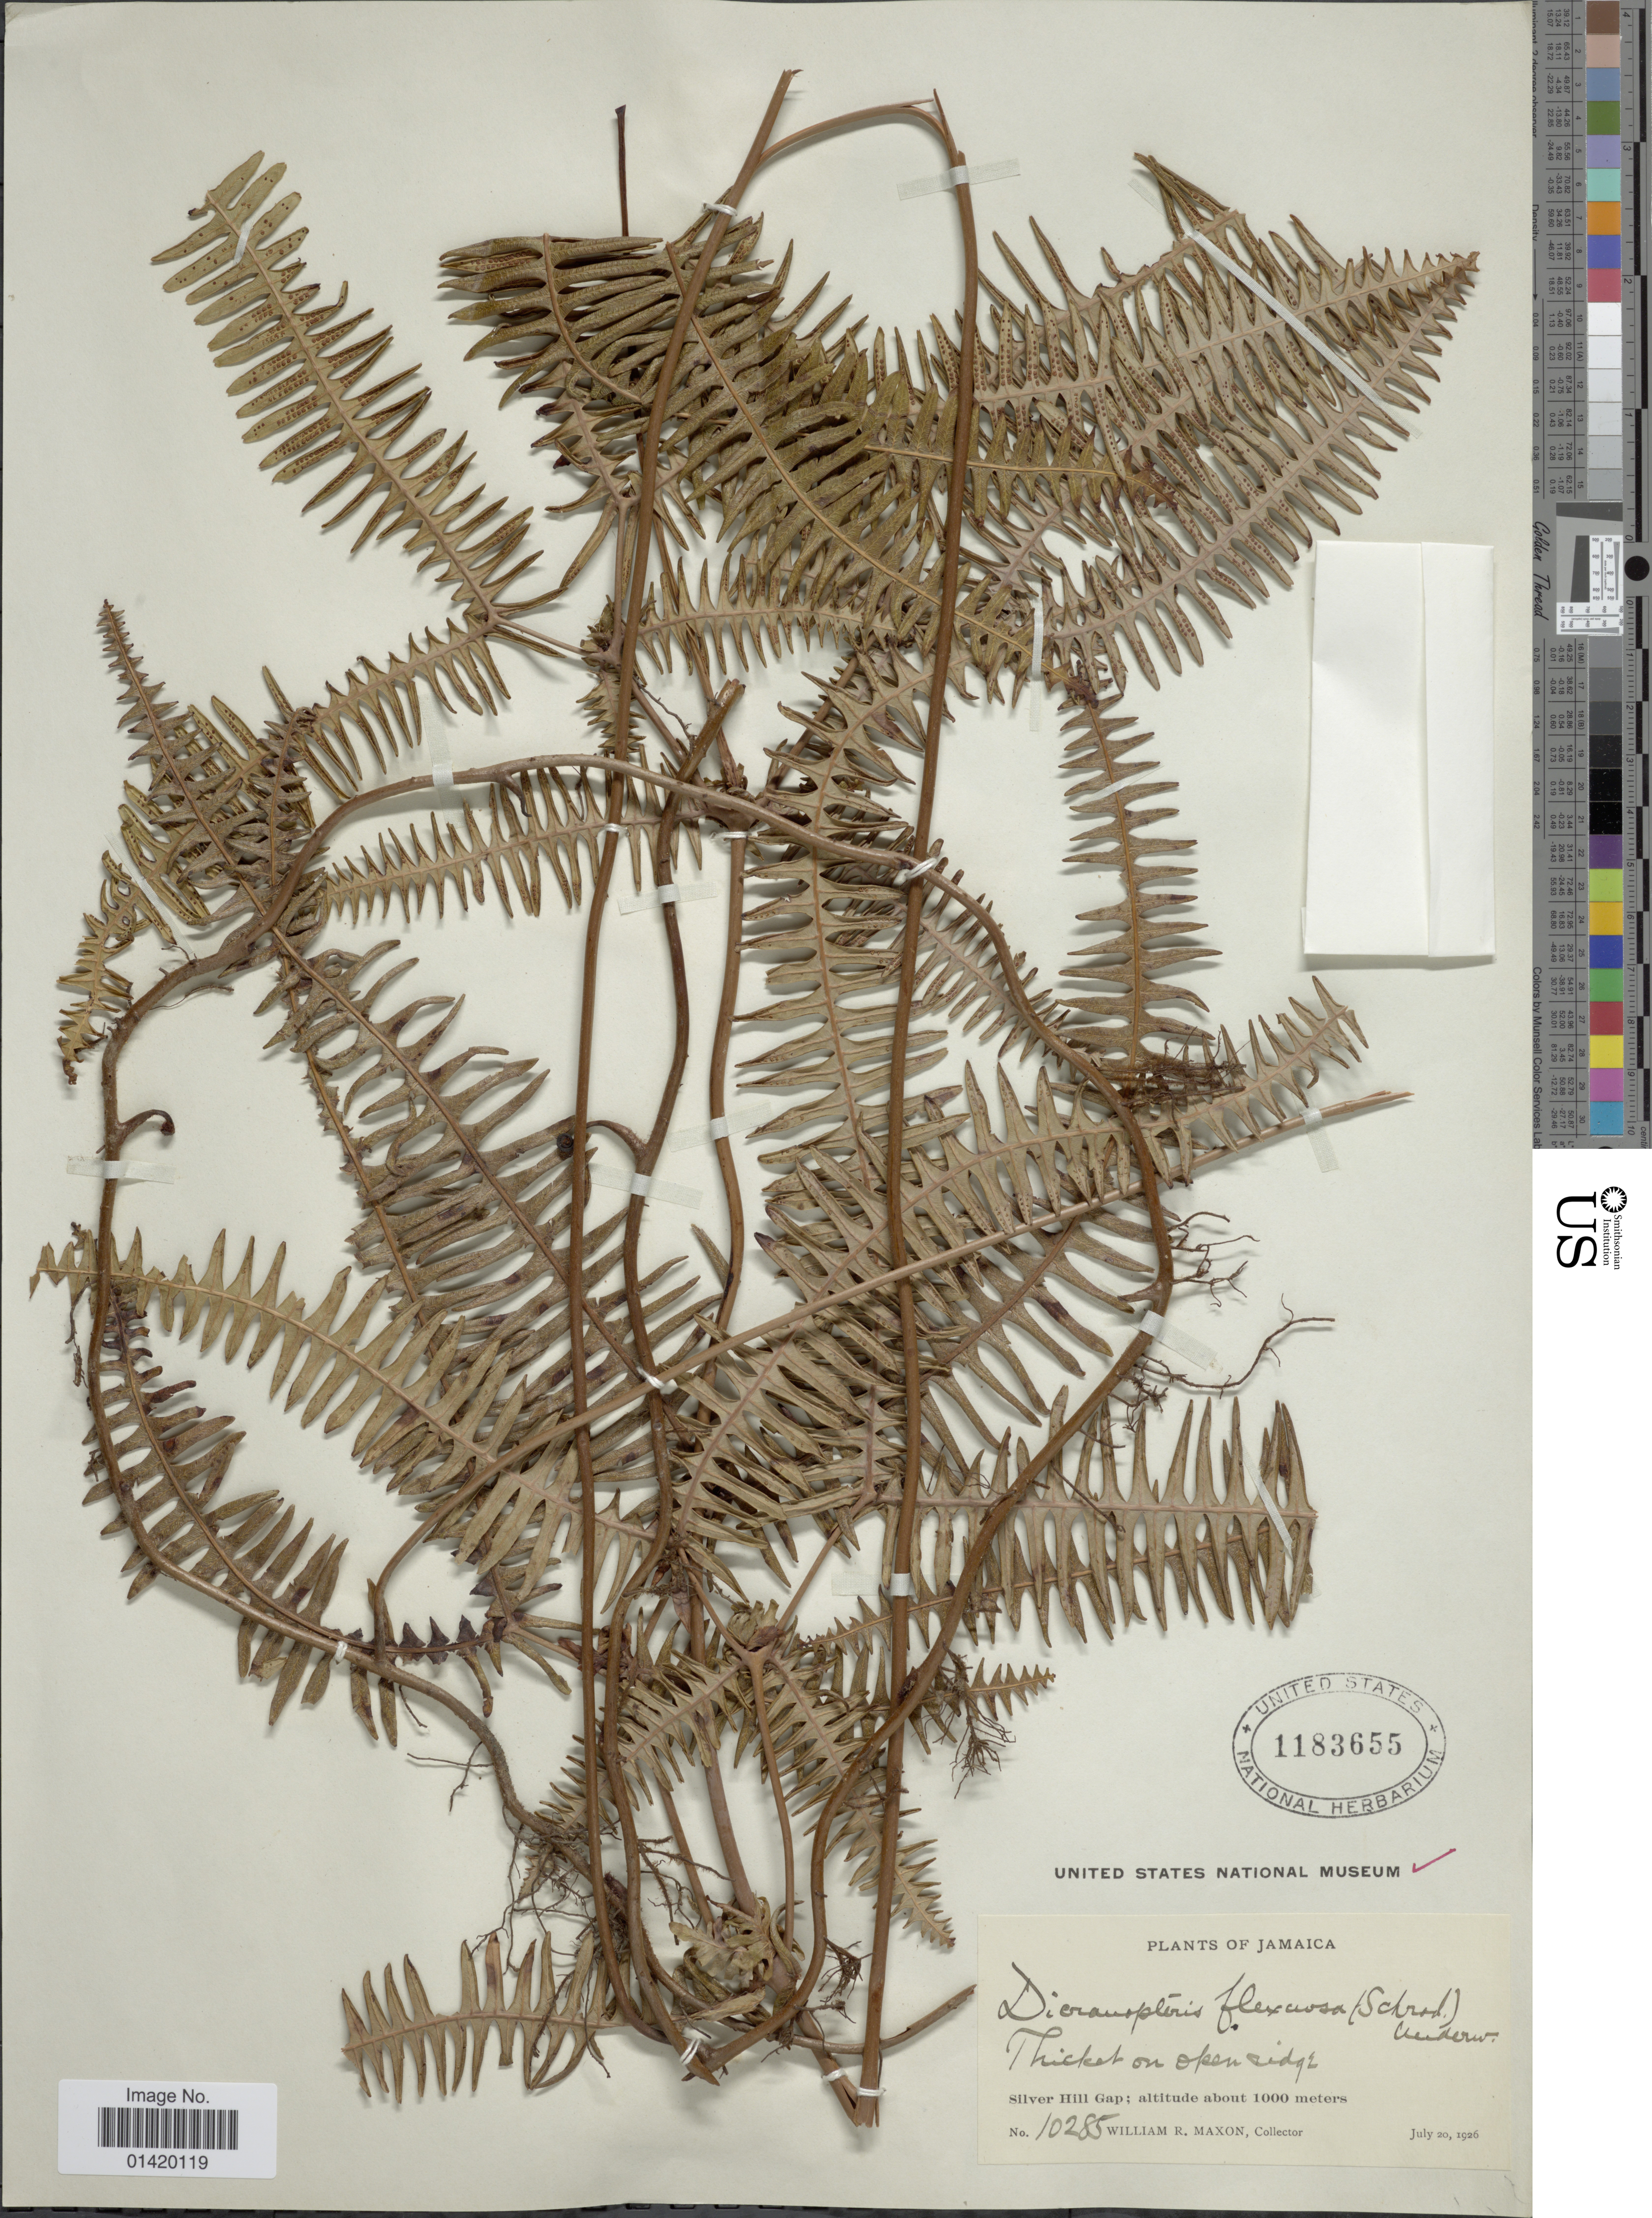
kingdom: Plantae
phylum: Tracheophyta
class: Polypodiopsida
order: Gleicheniales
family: Gleicheniaceae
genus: Dicranopteris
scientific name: Dicranopteris flexuosa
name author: (Schrad.) Underw.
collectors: W. R. Maxon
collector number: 10285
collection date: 1926-07-20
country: Jamaica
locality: Silver Hill Gap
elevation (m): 1000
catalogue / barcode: US 1183655